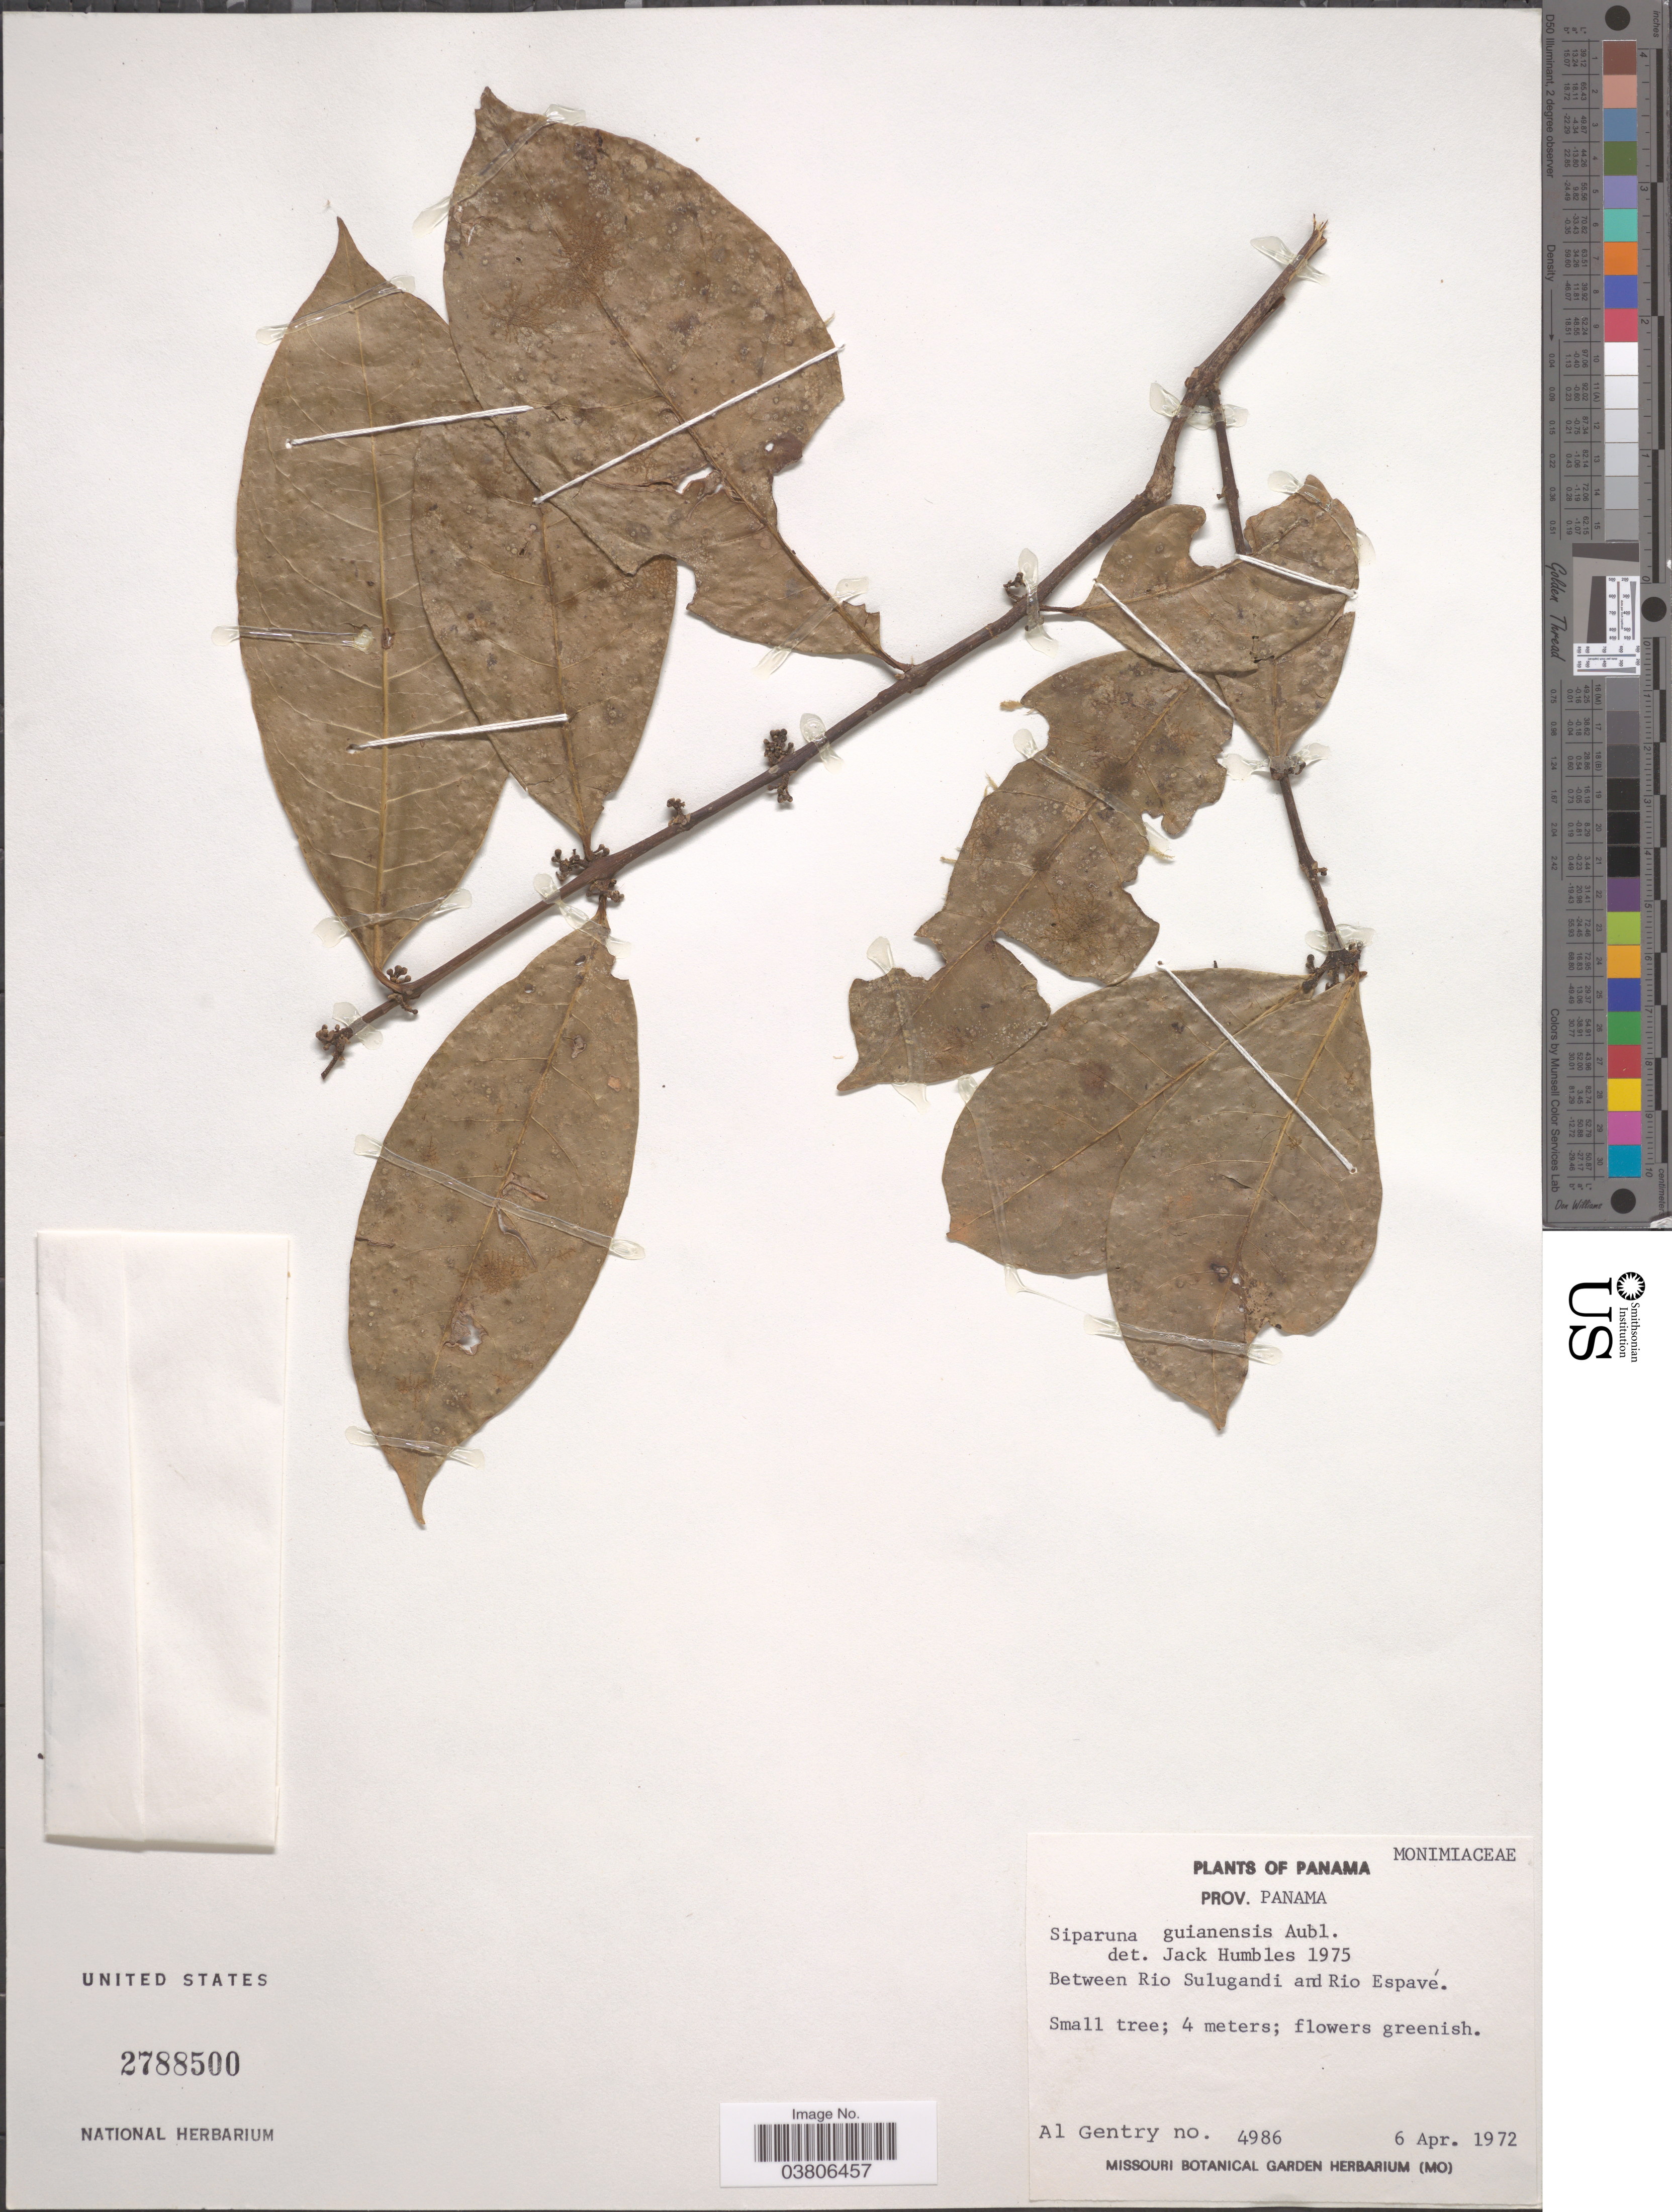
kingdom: Plantae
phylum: Tracheophyta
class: Magnoliopsida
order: Laurales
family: Siparunaceae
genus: Siparuna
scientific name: Siparuna guianensis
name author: Aubl.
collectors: A. H. Gentry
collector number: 4986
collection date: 1972-04-06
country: Panama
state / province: Panamá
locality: Between Rio Sulugandi and Rio Espavé.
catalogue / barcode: US 2788500